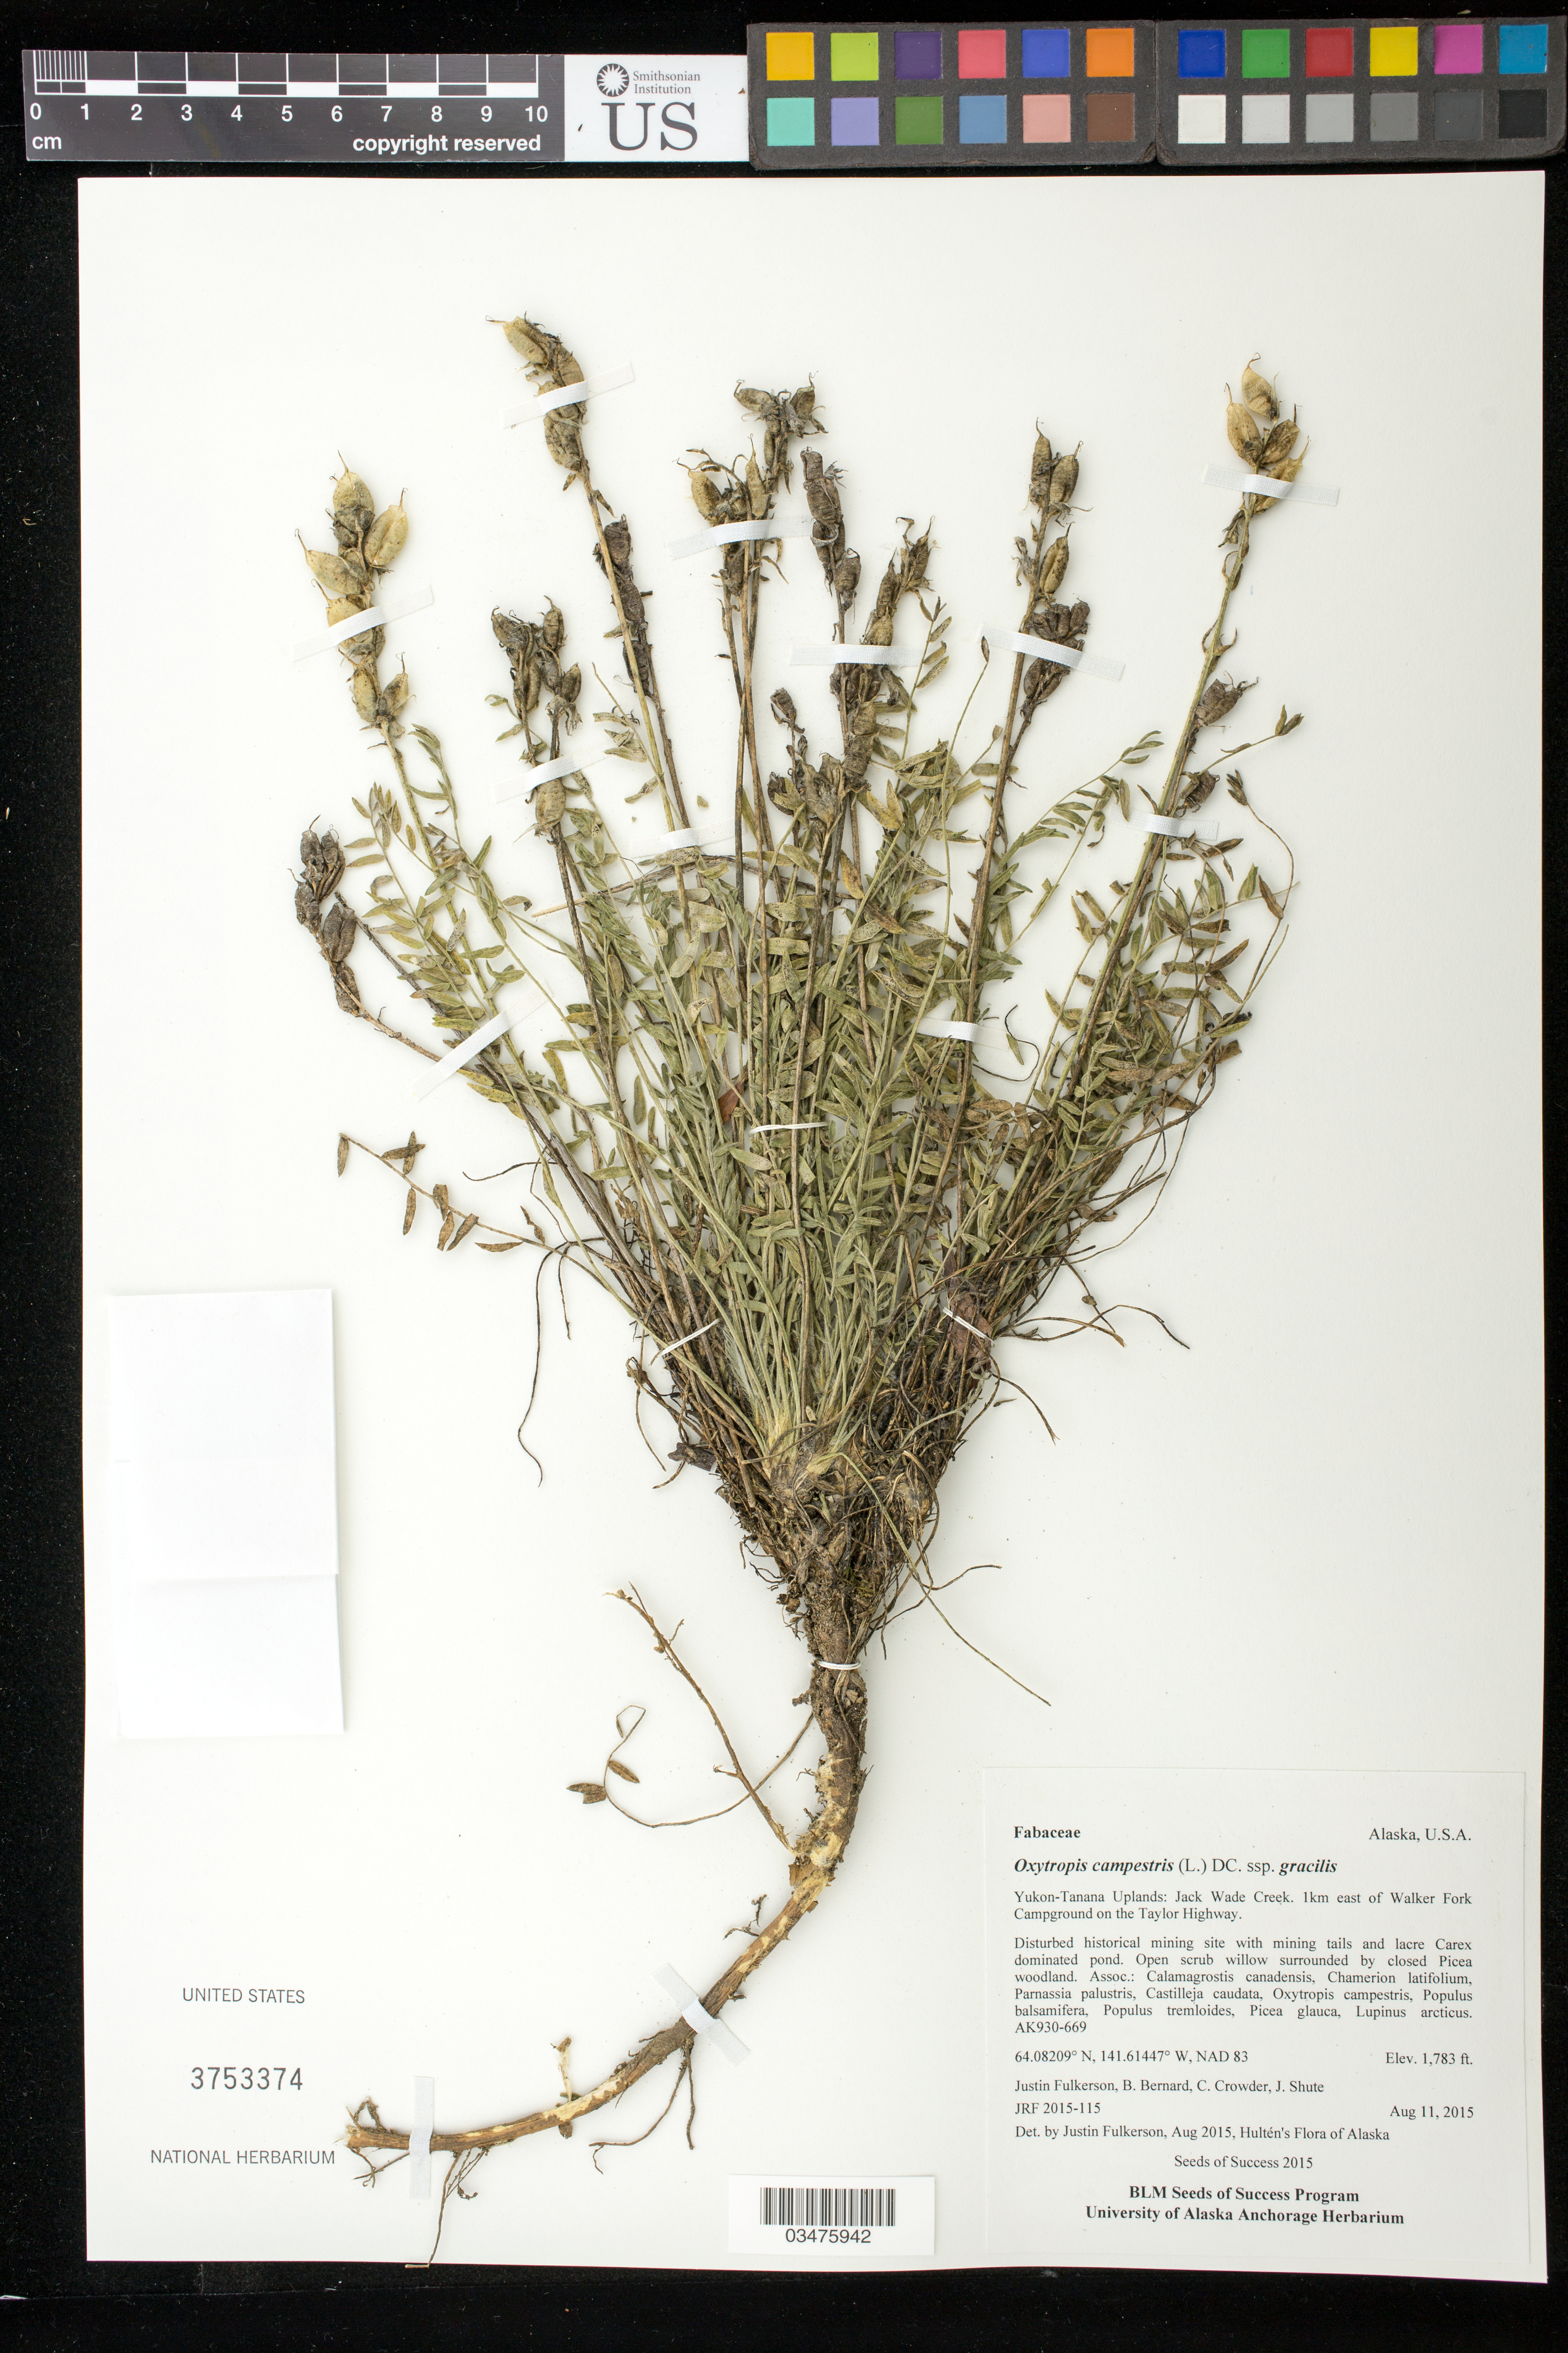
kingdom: Plantae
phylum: Tracheophyta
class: Magnoliopsida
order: Fabales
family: Fabaceae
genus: Oxytropis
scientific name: Oxytropis campestris subsp. gracilis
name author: (A. Nelson) Barneby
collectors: J. Fulkerson, C. Crowder, J. Shute & B. Bernard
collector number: OR110-669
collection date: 2015-08-11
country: United States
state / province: Alaska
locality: Yukon-Tanana Uplands, Jack Wade Creek. 1 km E of Walker Fork Campground on the Taylor Hwy.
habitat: Disturbed historical mining site with mining tails and lacre Carex dominated pond. Open scrub willow surrounded by closed Picea woodland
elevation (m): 543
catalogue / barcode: US 3753374